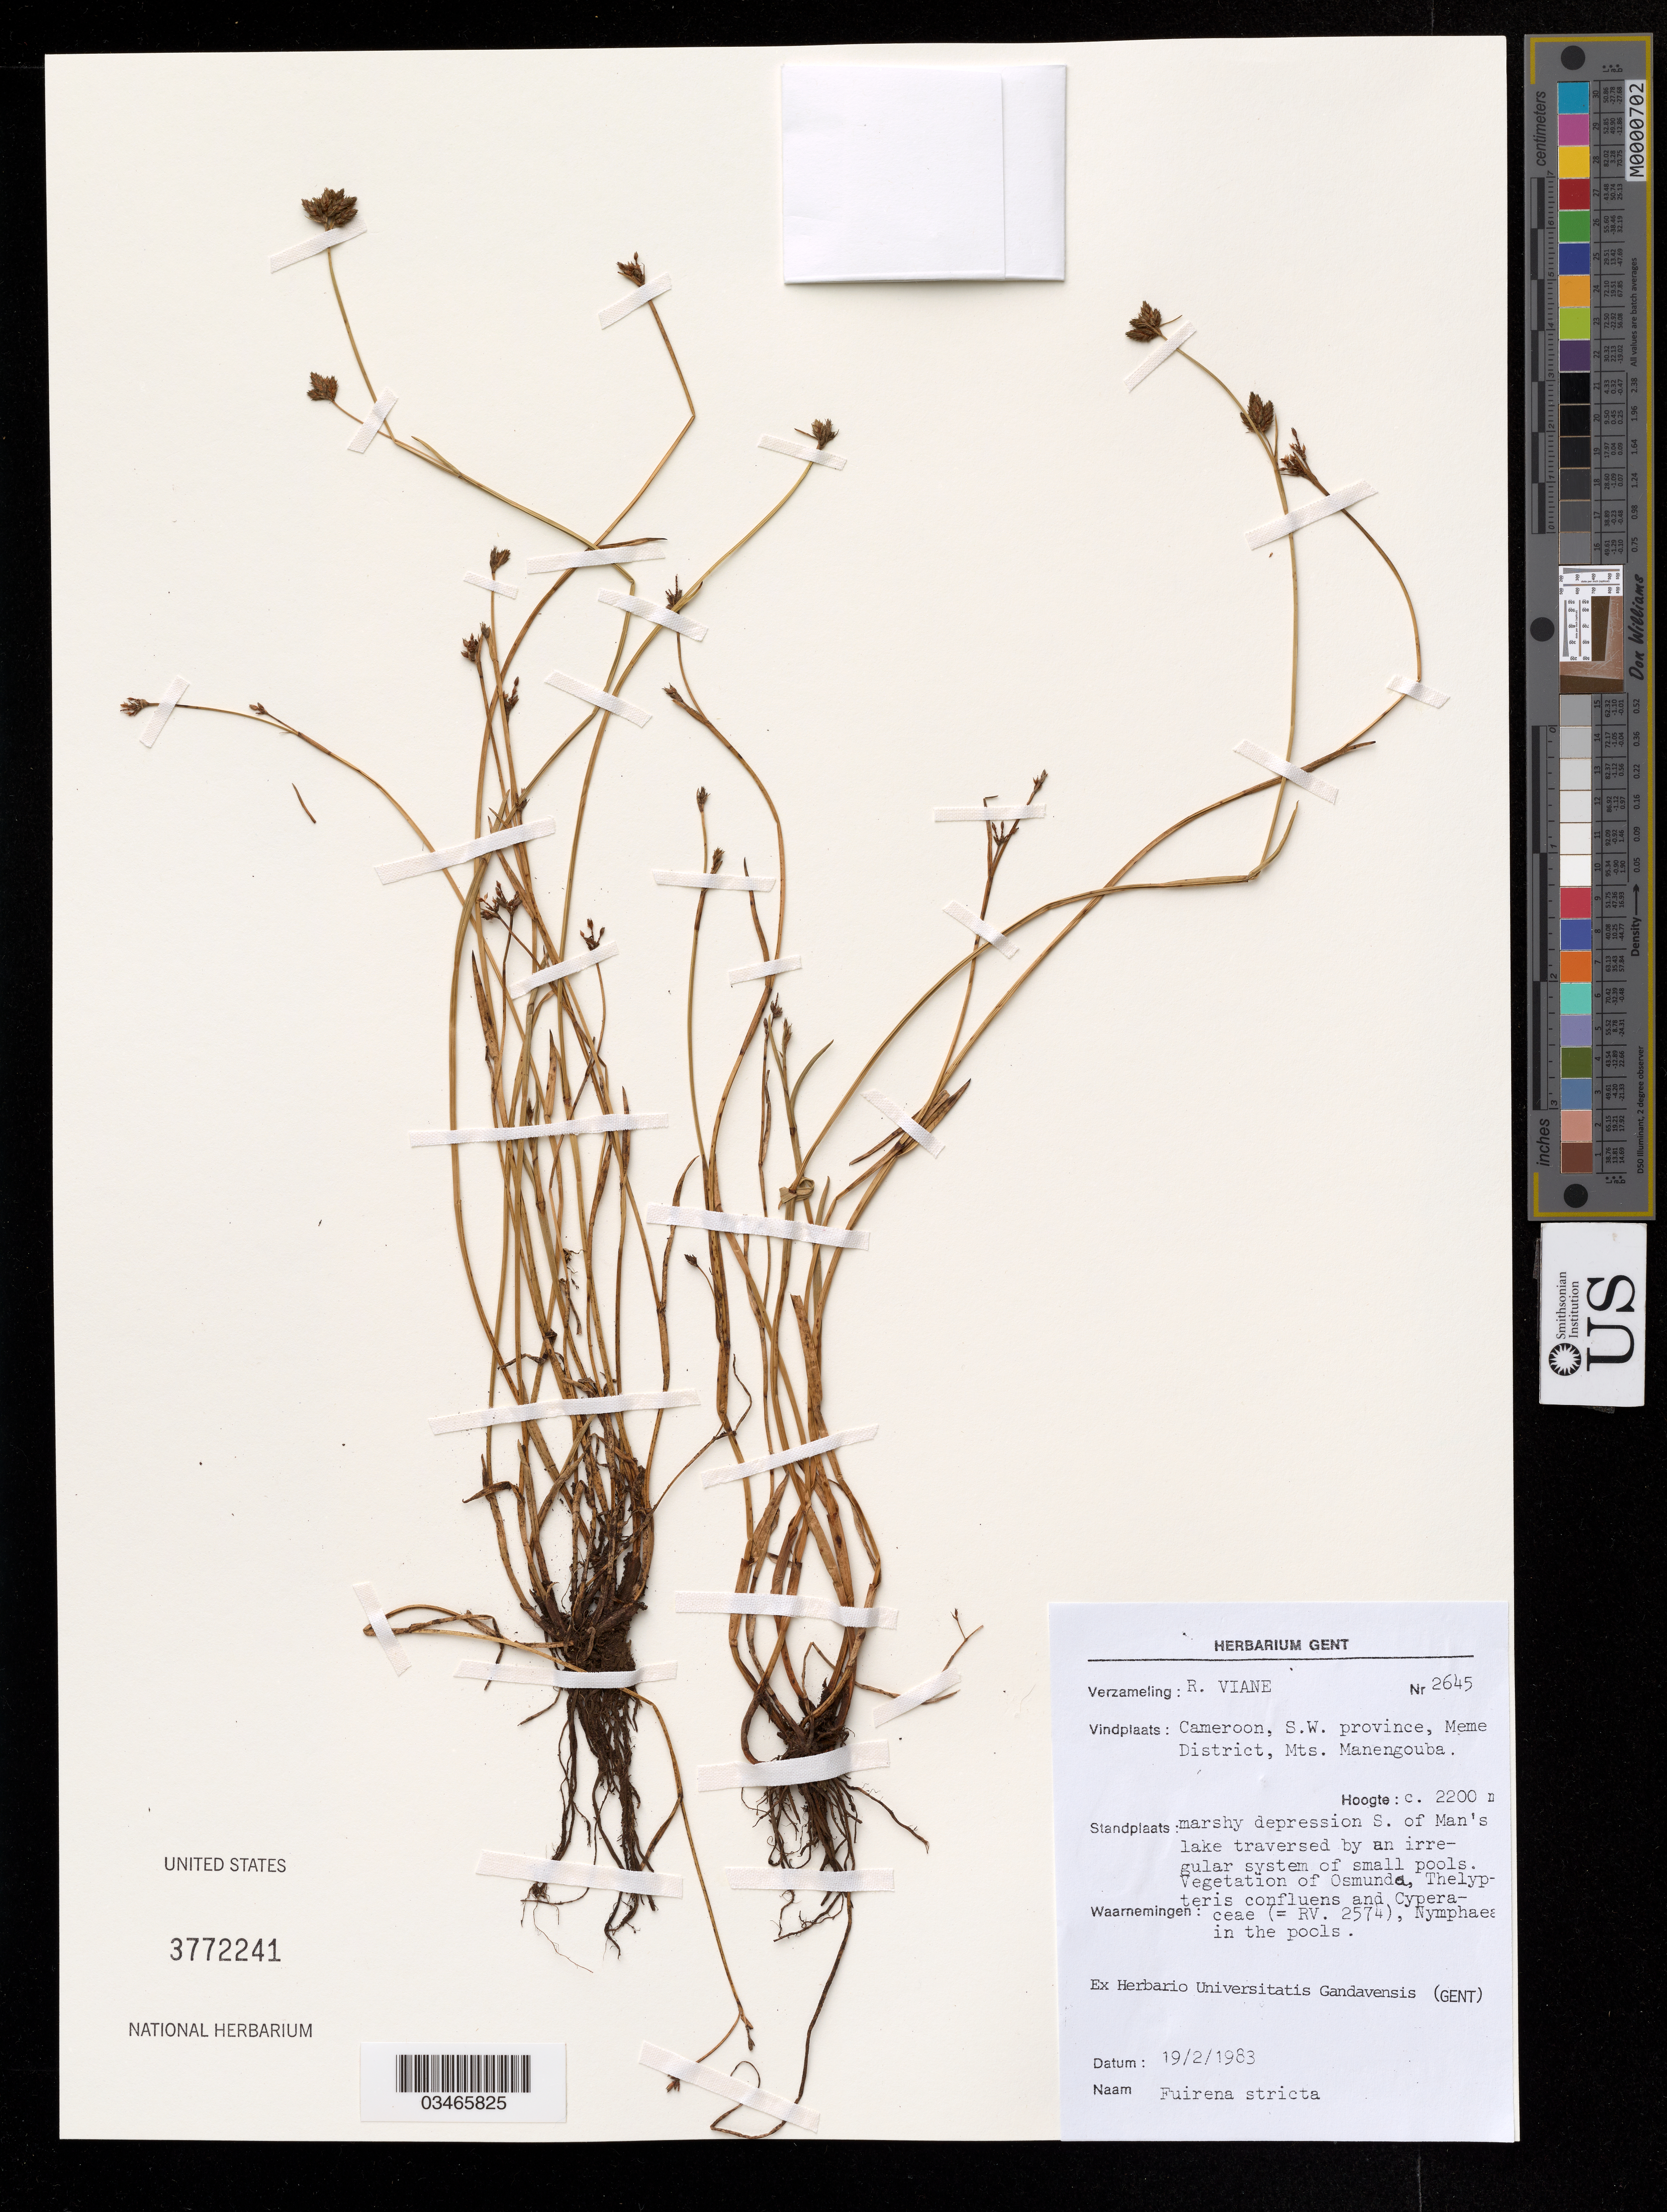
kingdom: Plantae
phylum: Tracheophyta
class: Liliopsida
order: Poales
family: Cyperaceae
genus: Fuirena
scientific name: Fuirena stricta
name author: Steud.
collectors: R. Viane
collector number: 2645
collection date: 1983-02-19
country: Cameroon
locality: S.W. province, Meme District, Mts. Manengouba.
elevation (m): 2200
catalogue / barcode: US 3772241